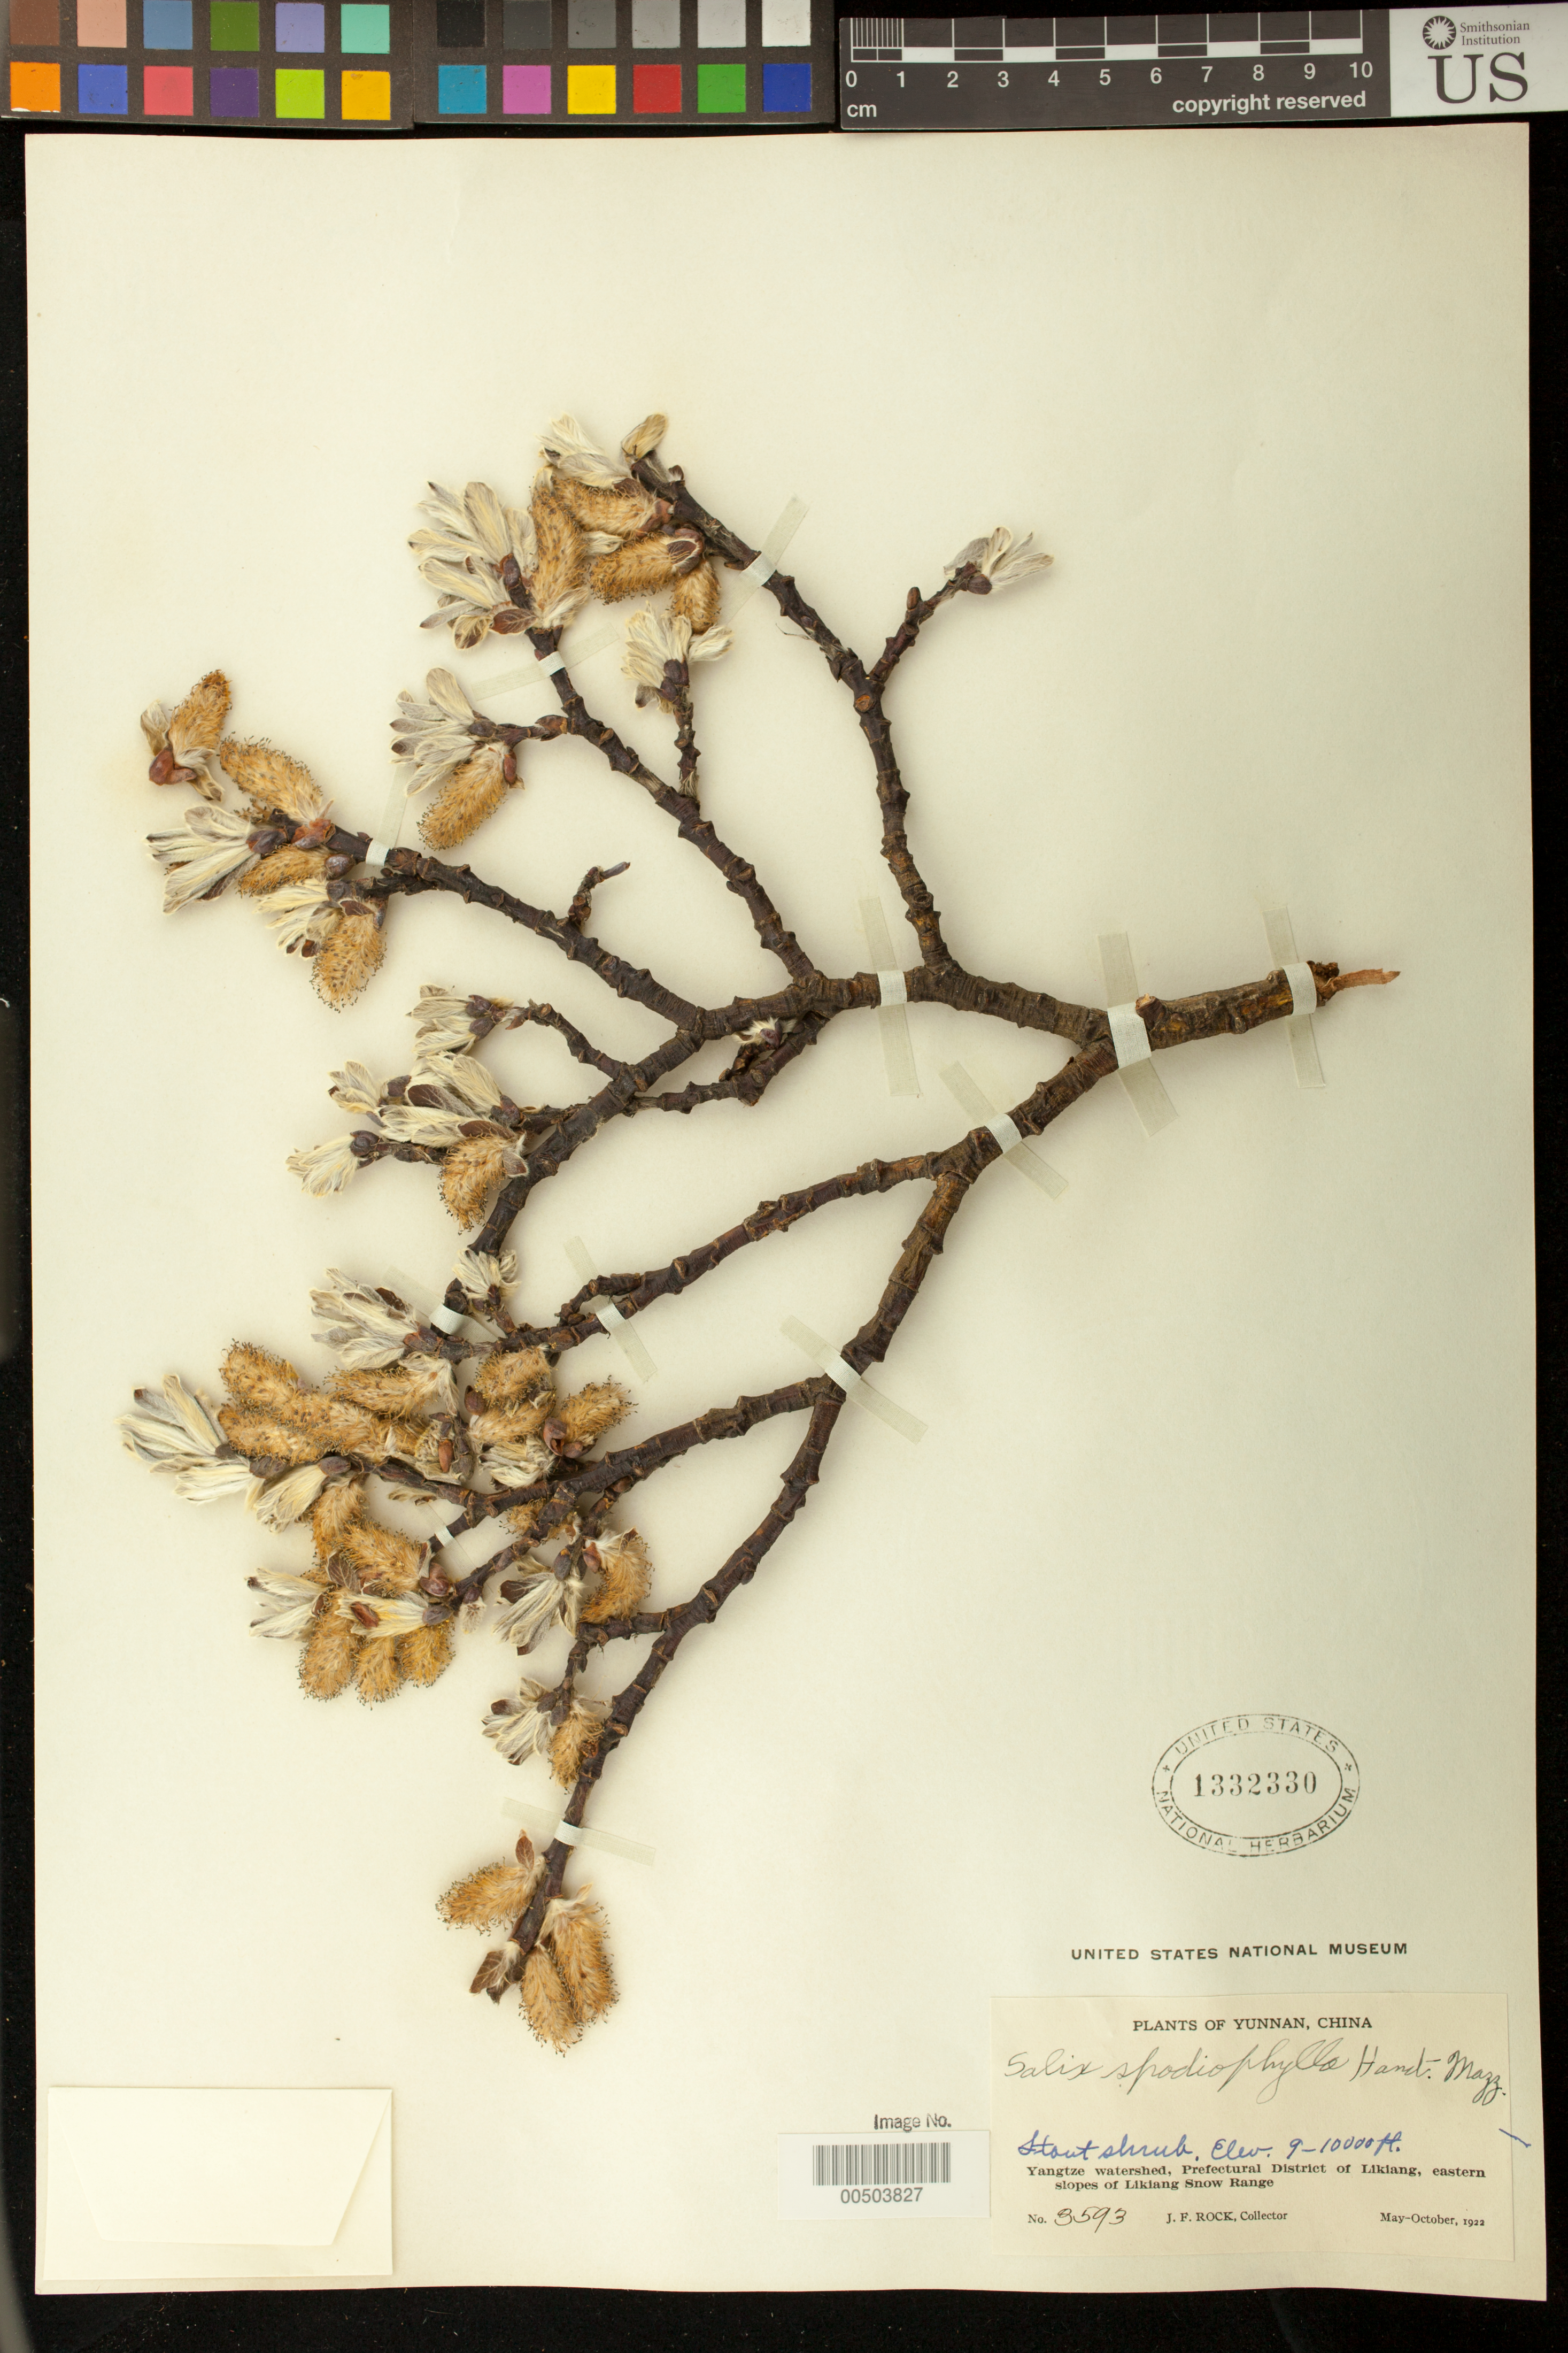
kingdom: Plantae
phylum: Tracheophyta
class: Magnoliopsida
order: Malpighiales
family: Salicaceae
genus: Salix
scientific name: Salix spodiophylla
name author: Hand.-Mazz.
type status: Syntype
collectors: J. F. Rock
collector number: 3593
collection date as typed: May 1922 to -- Oct 1922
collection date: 1922-05/1922-10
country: China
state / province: Yunnan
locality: Yangtze watershed, Prefectural District of Likiang, eastern slopes of Likiang Snow Range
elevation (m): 2743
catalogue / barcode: US 1332330